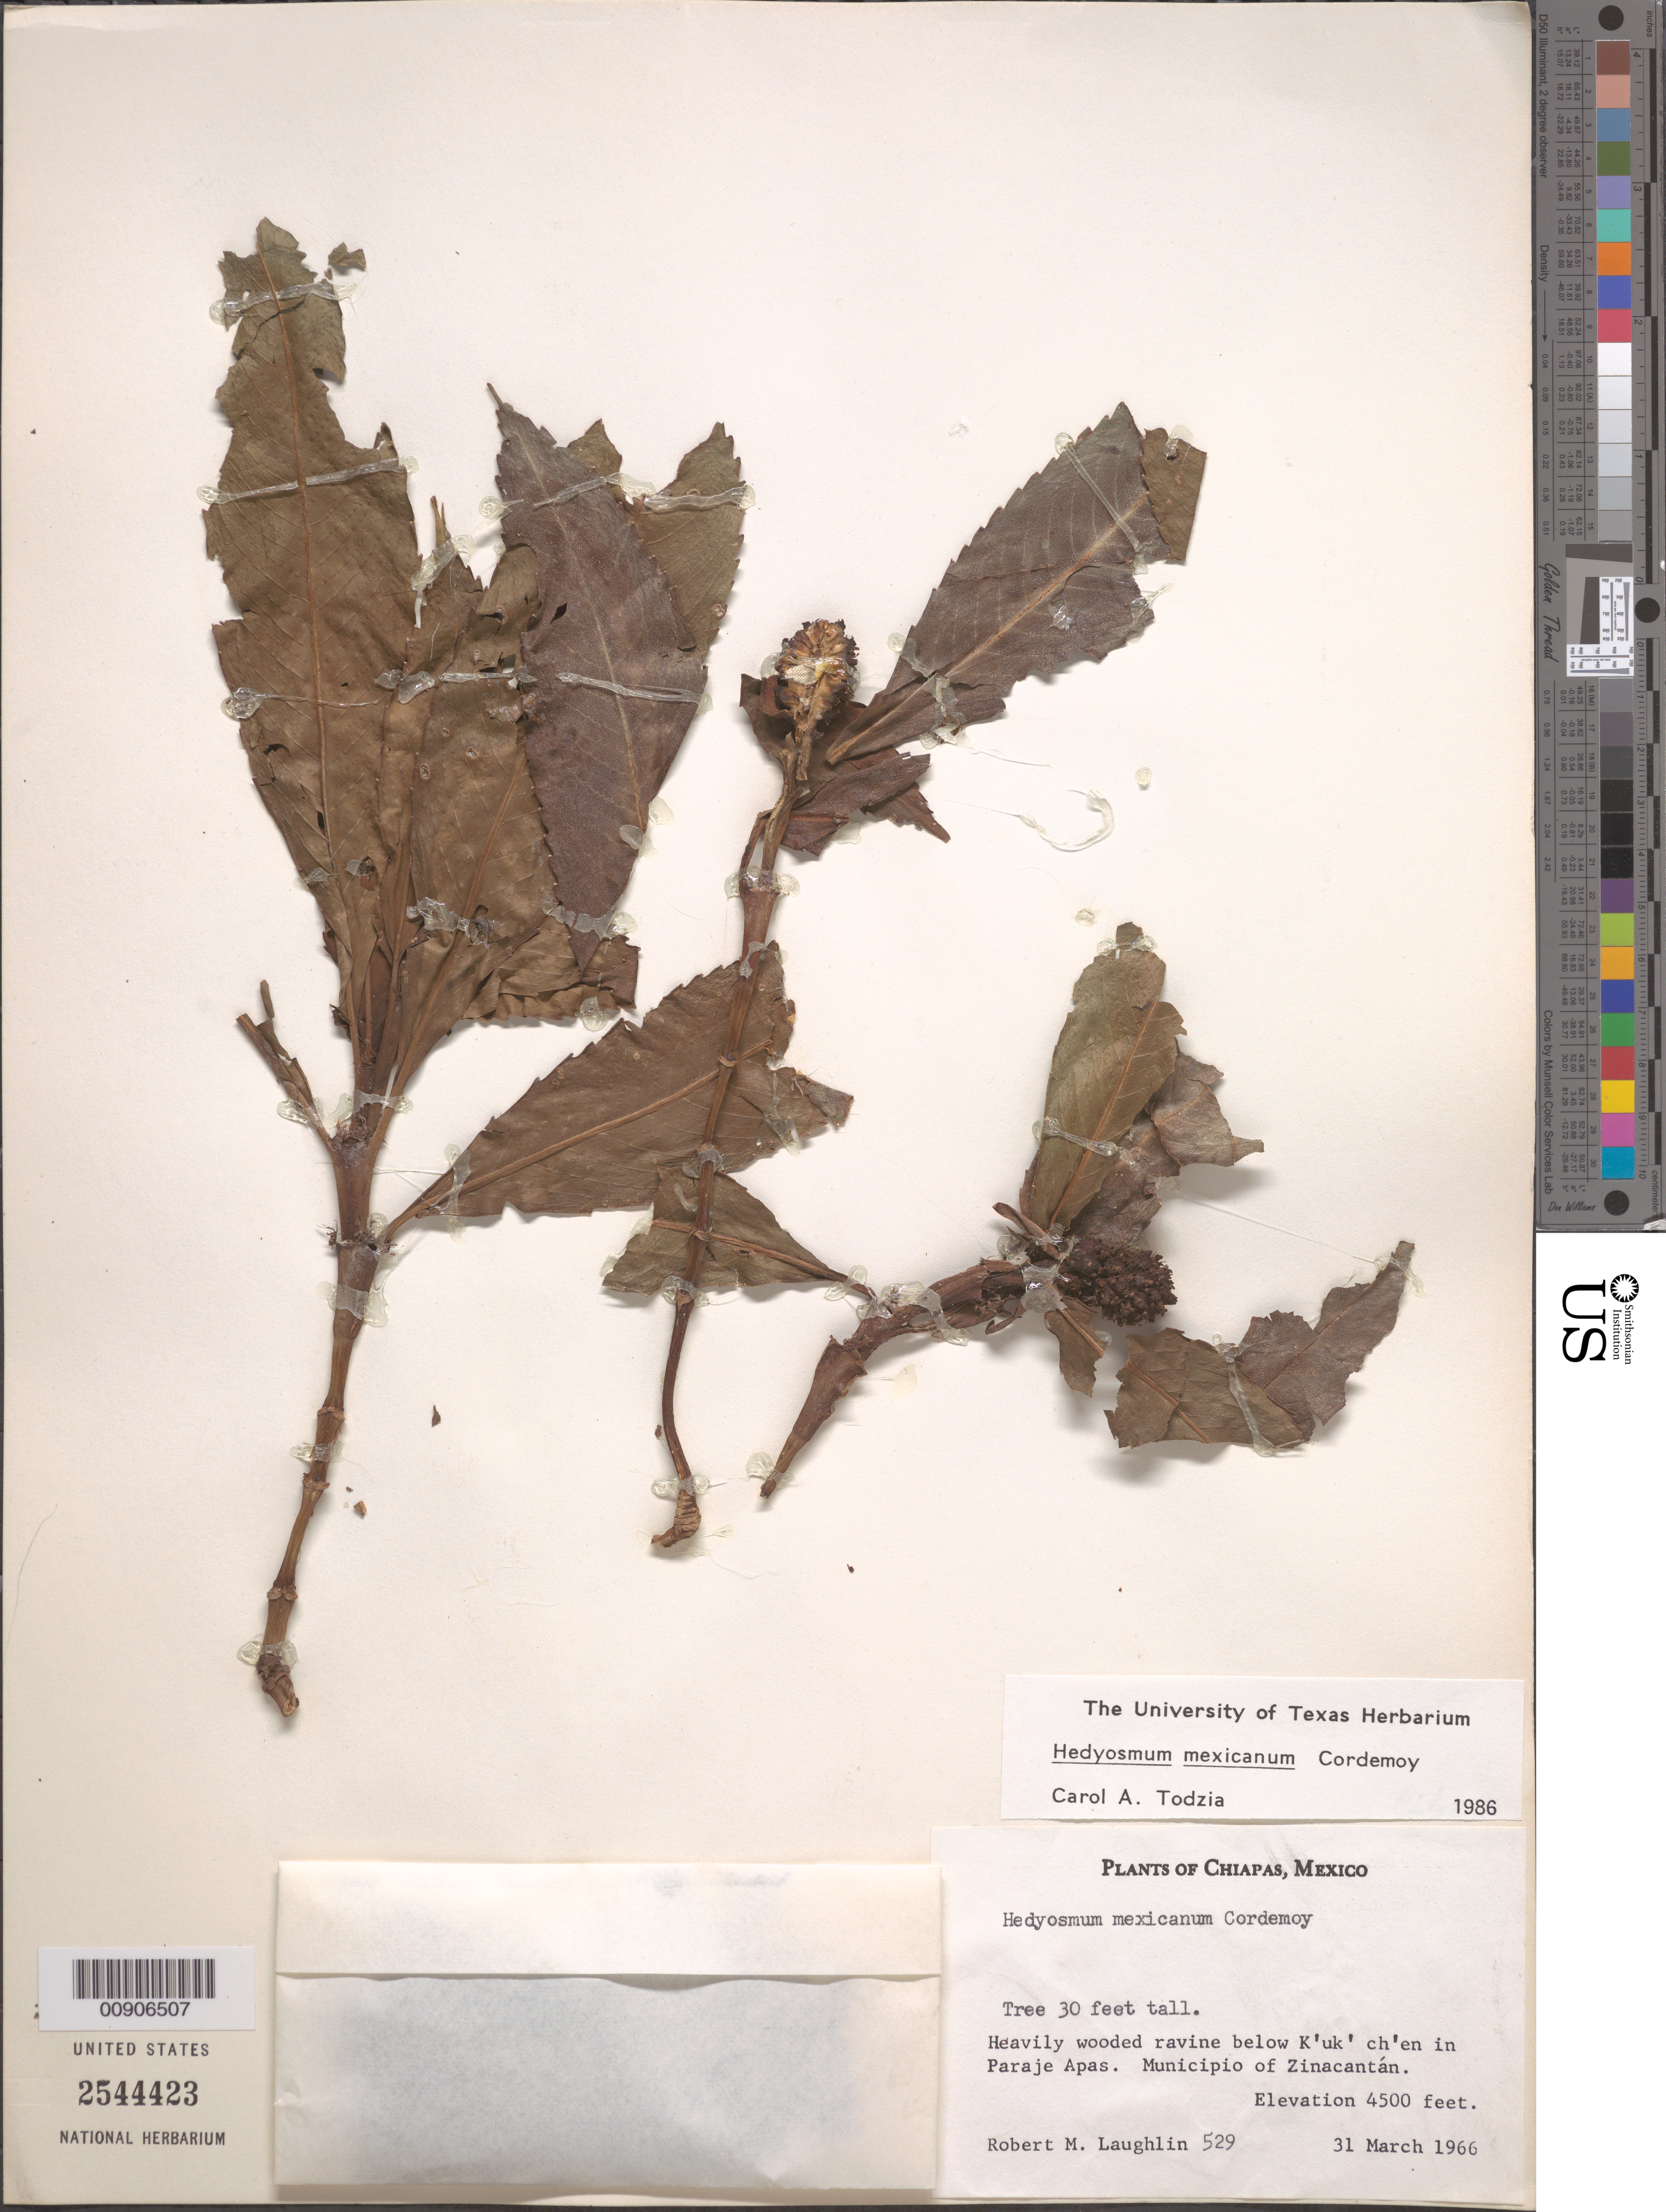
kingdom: Plantae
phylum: Tracheophyta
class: Magnoliopsida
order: Chloranthales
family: Chloranthaceae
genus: Hedyosmum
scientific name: Hedyosmum mexicanum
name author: C. Cordem.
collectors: R. M. Laughlin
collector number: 529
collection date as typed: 31 Mar 1966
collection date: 1966-03-31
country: Mexico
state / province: Chiapas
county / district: Zinacantán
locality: Below k'uk' ch'en in Paraje Apas. Municipio of Zinacantán, Chiapas.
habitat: Heavily wooded ravine.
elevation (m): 1372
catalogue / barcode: US 2544423